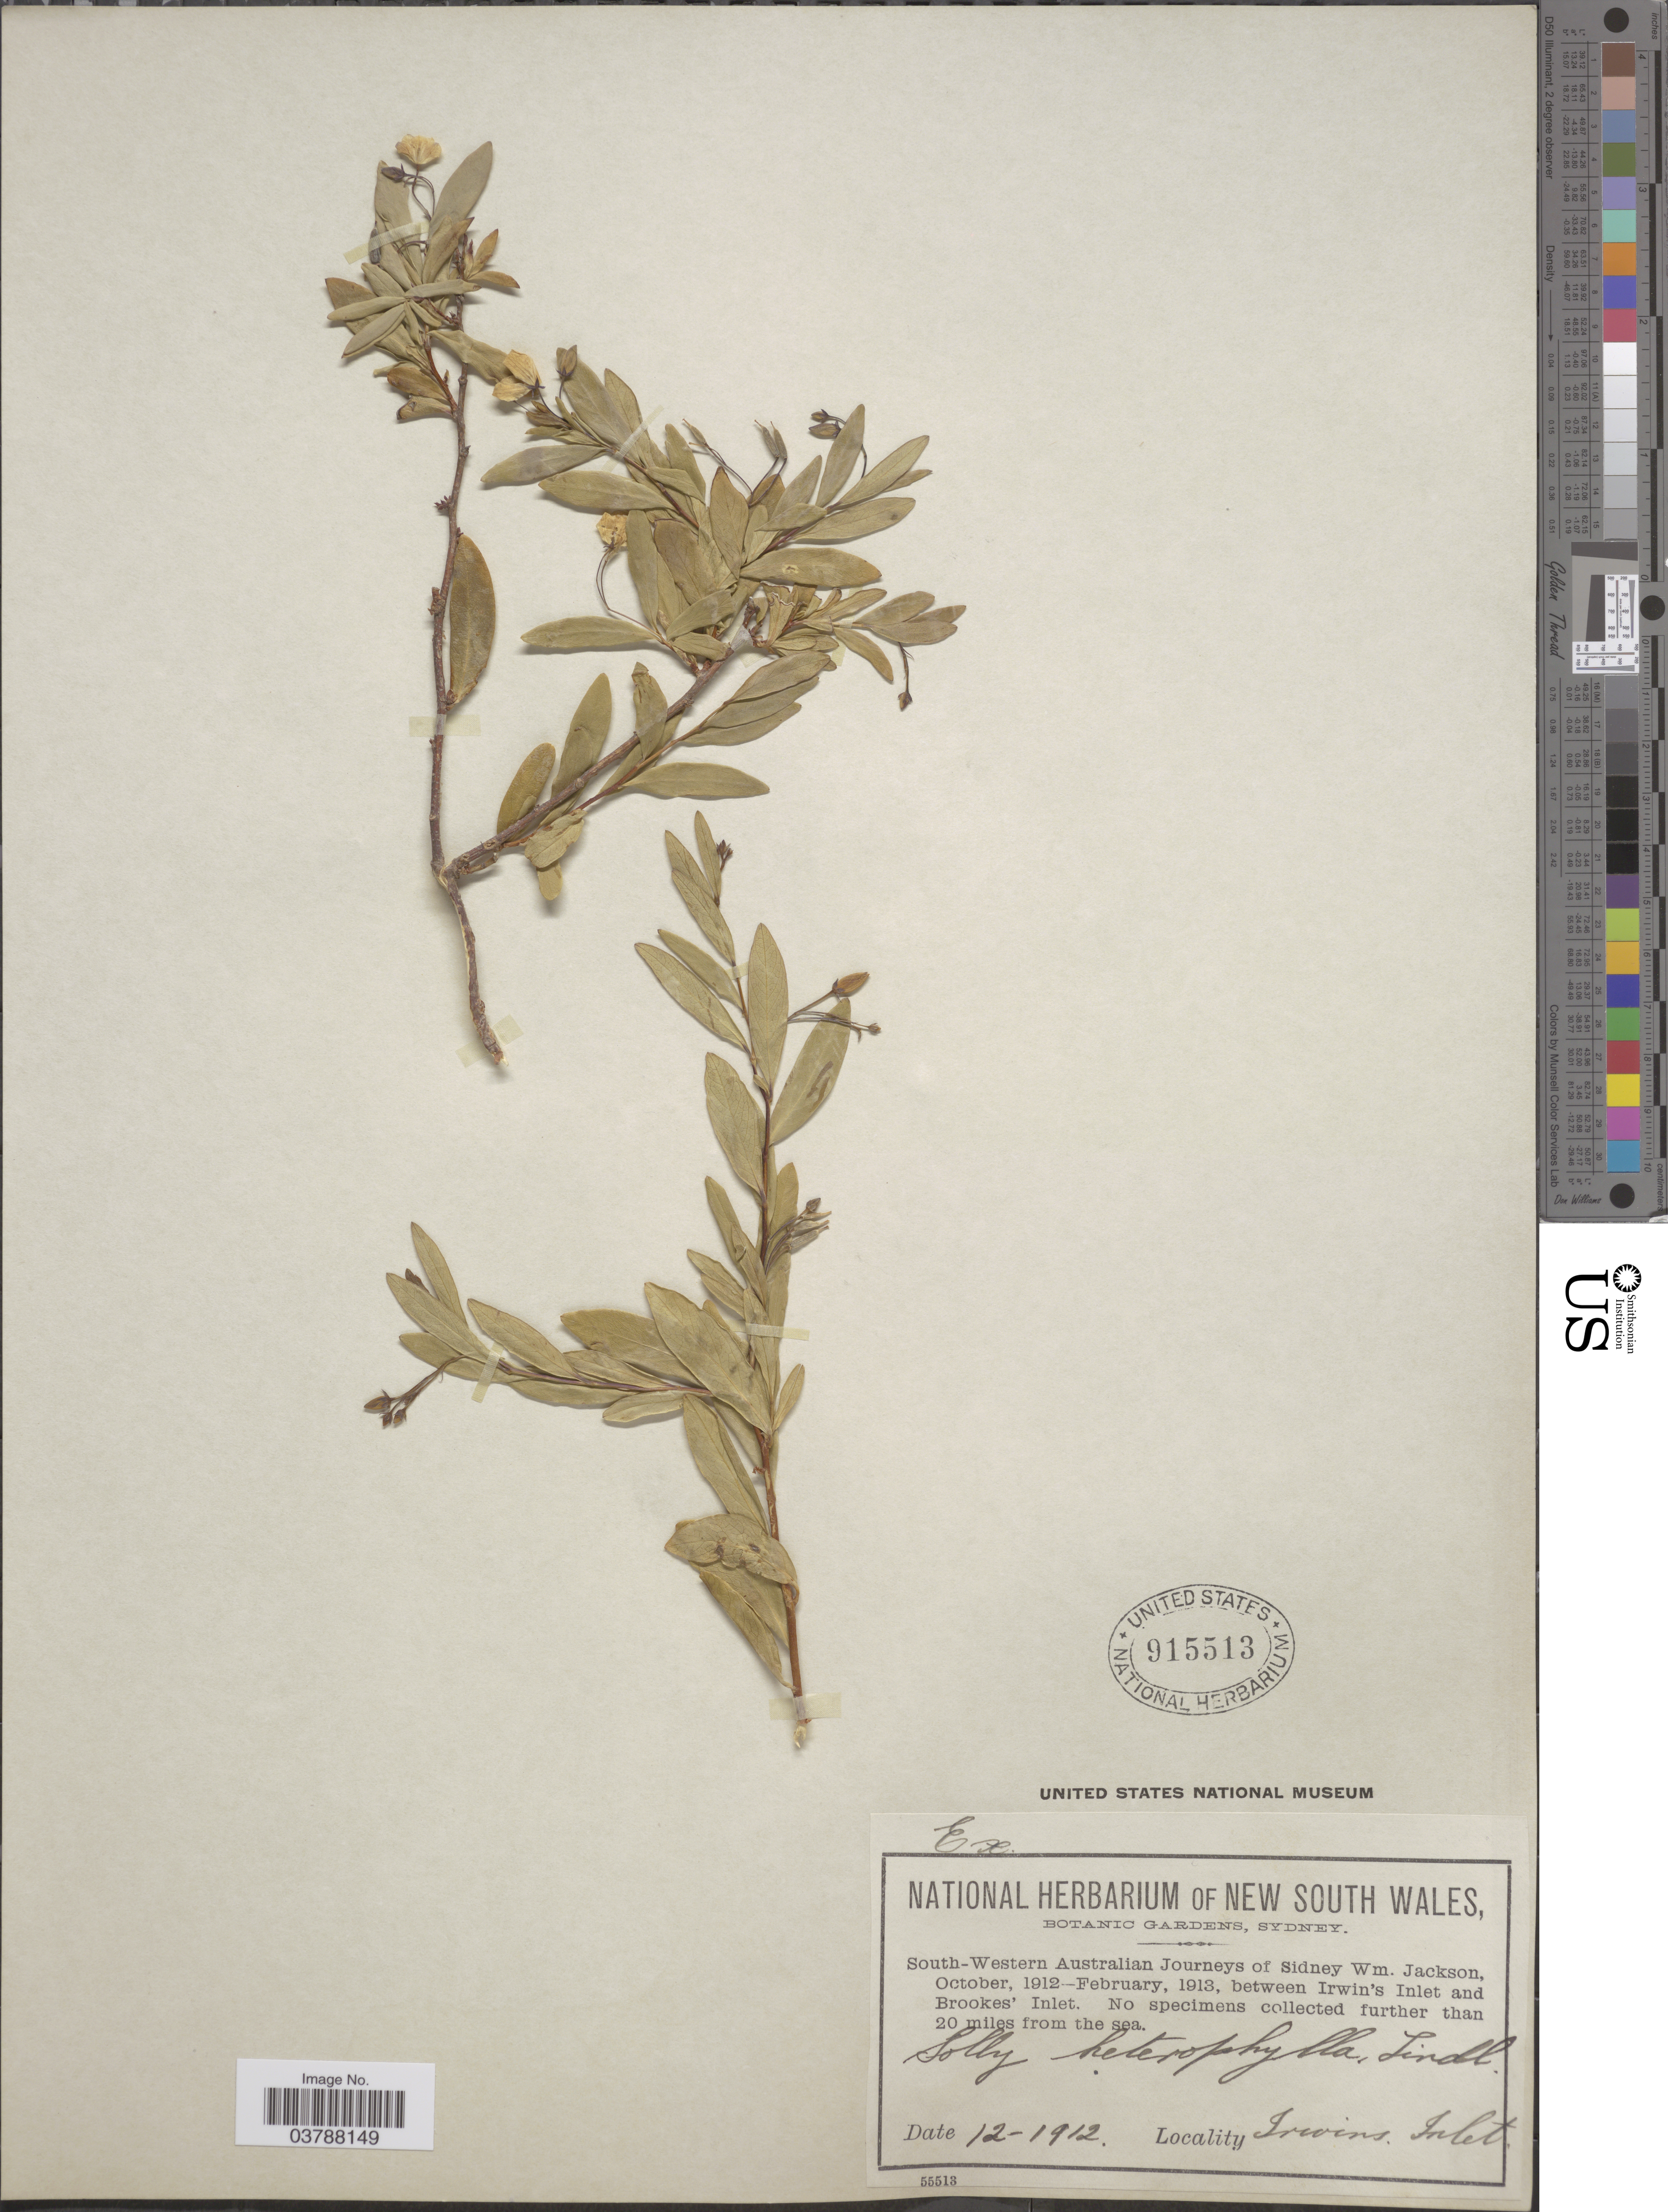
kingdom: Plantae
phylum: Tracheophyta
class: Magnoliopsida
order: Apiales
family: Pittosporaceae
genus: Sollya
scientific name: Sollya heterophylla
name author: Lindl.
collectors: Jackson, S. W.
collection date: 1912-12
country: Australia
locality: South-Western Australia. Irwins Inlet.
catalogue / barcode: US 915513